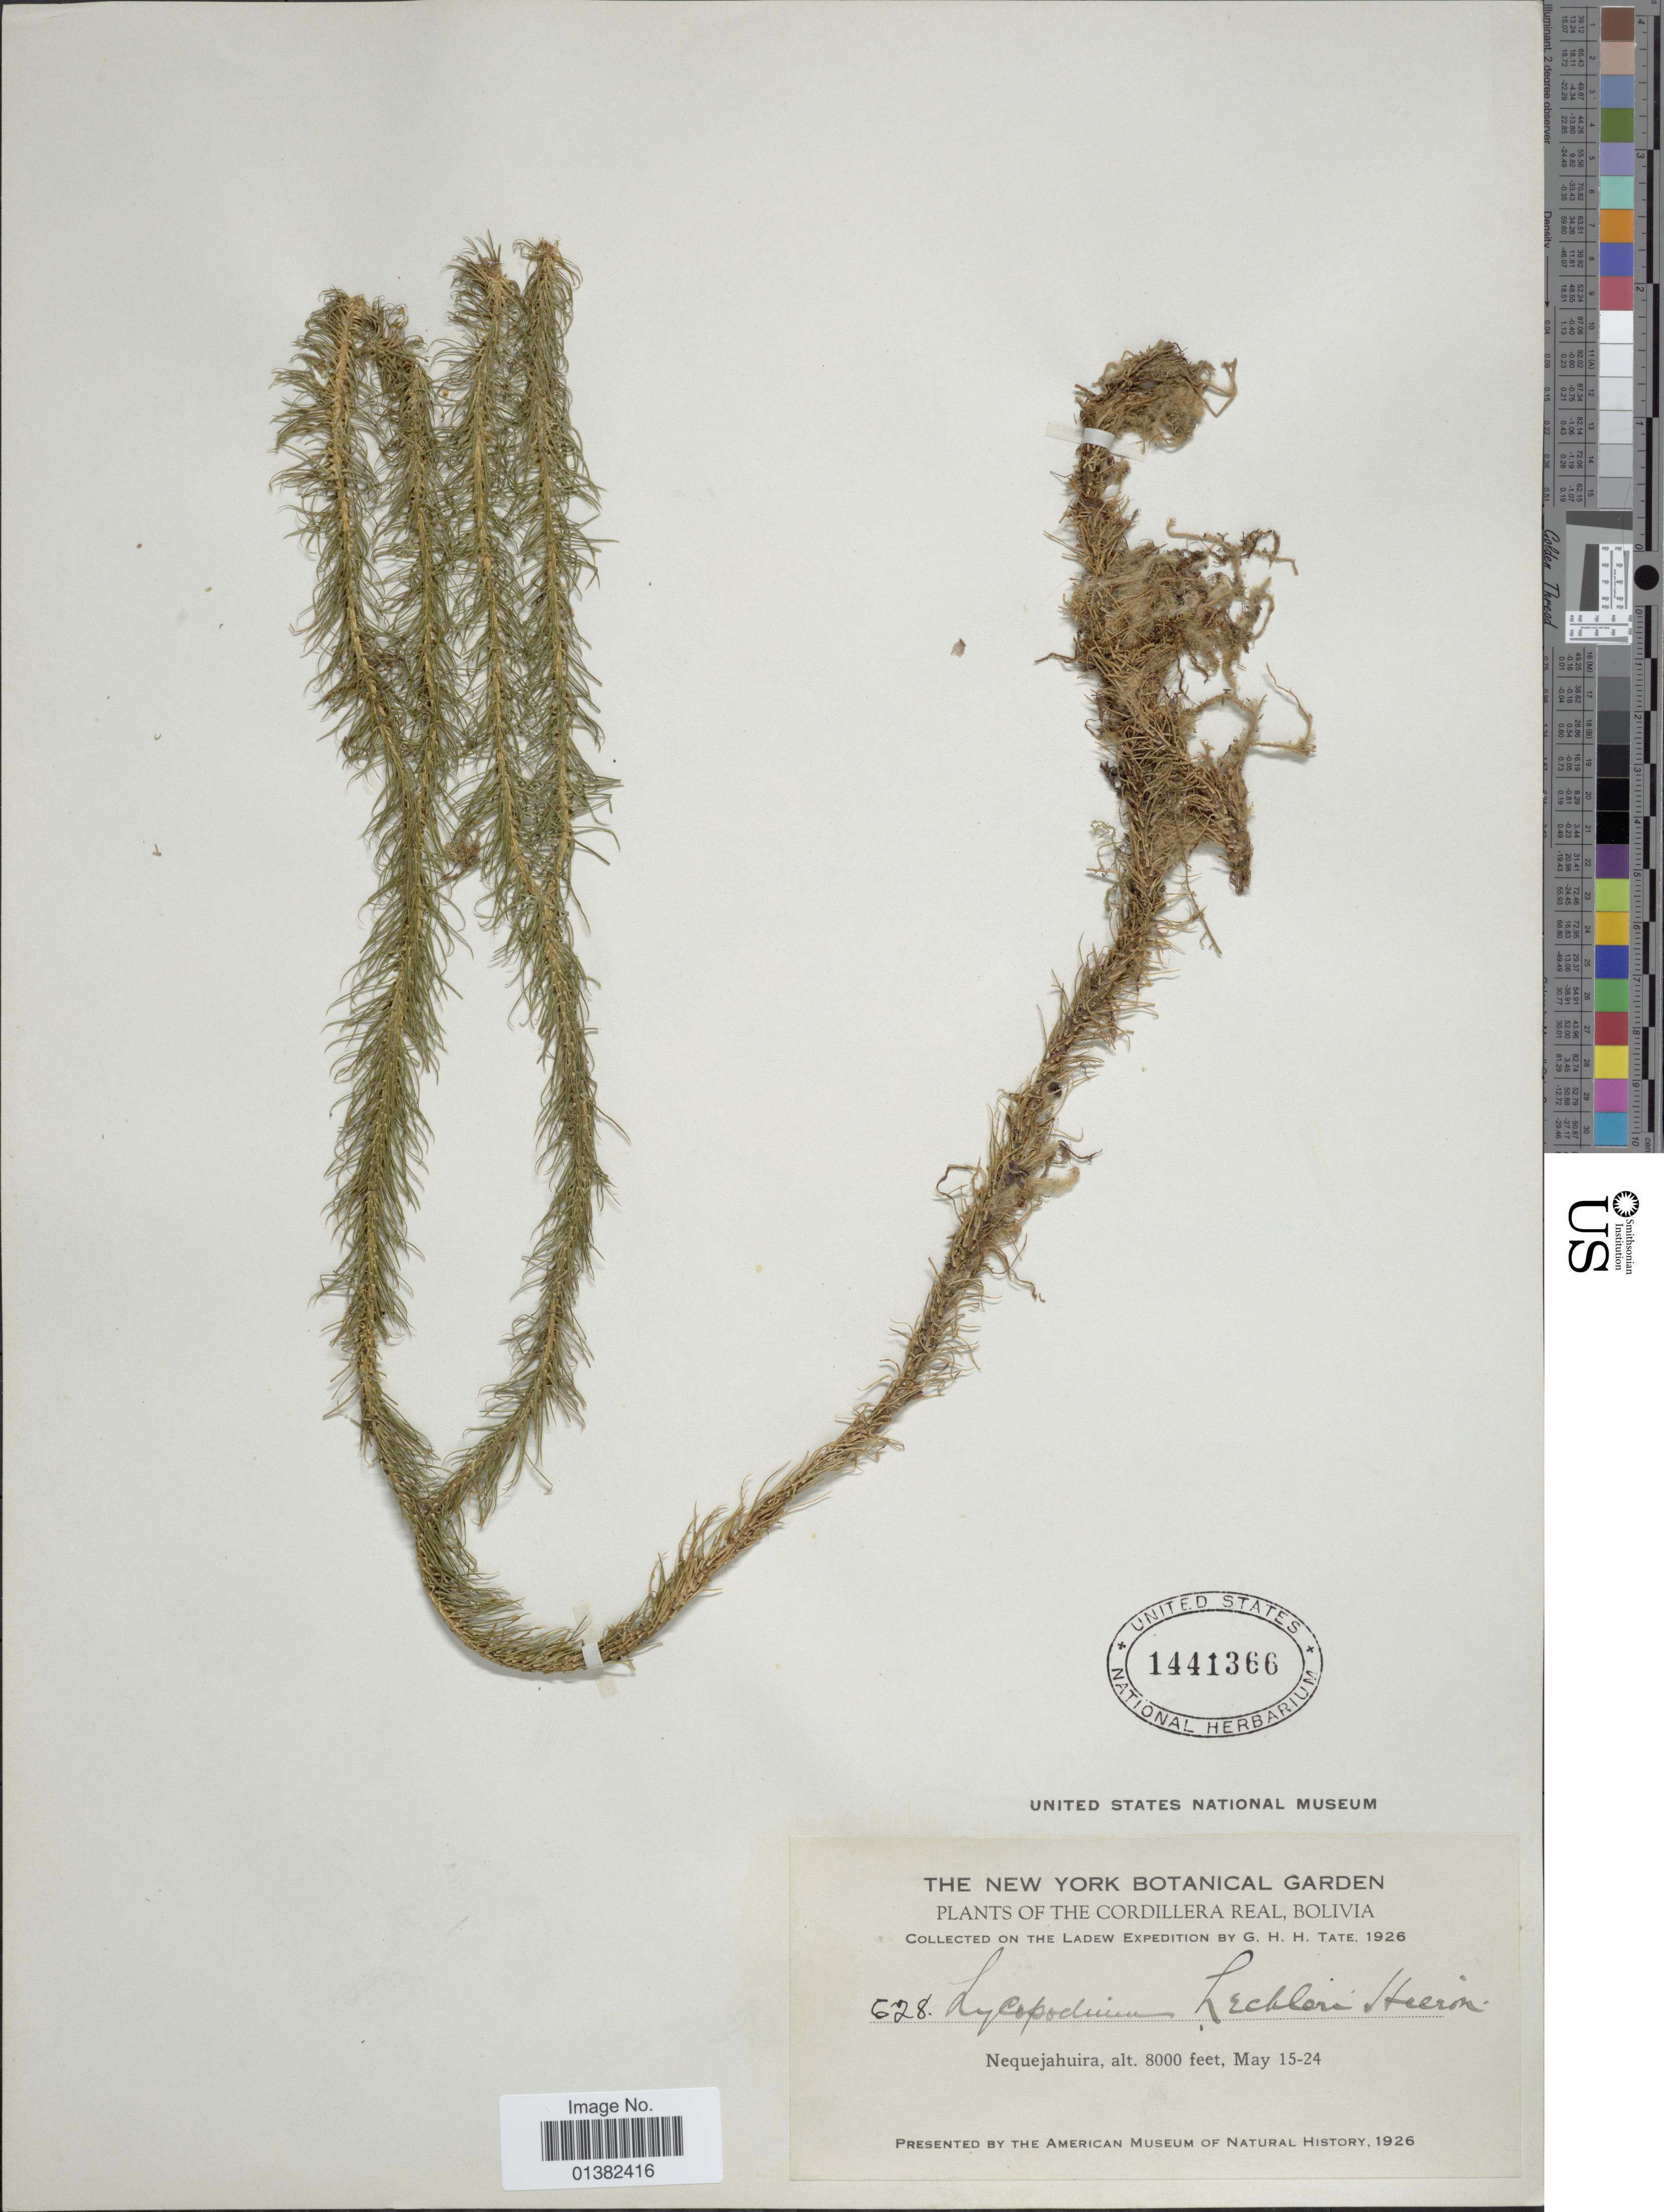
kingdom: Plantae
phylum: Tracheophyta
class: Lycopodiopsida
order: Lycopodiales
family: Lycopodiaceae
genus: Phlegmariurus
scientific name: Phlegmariurus hippurideus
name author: (Christ) B. Øllg.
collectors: G. H. H.Tate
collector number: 628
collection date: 1926-05-15/1926-05-24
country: Bolivia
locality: Cordillera Real, Nequejahuira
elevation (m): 2438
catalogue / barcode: US 1441366